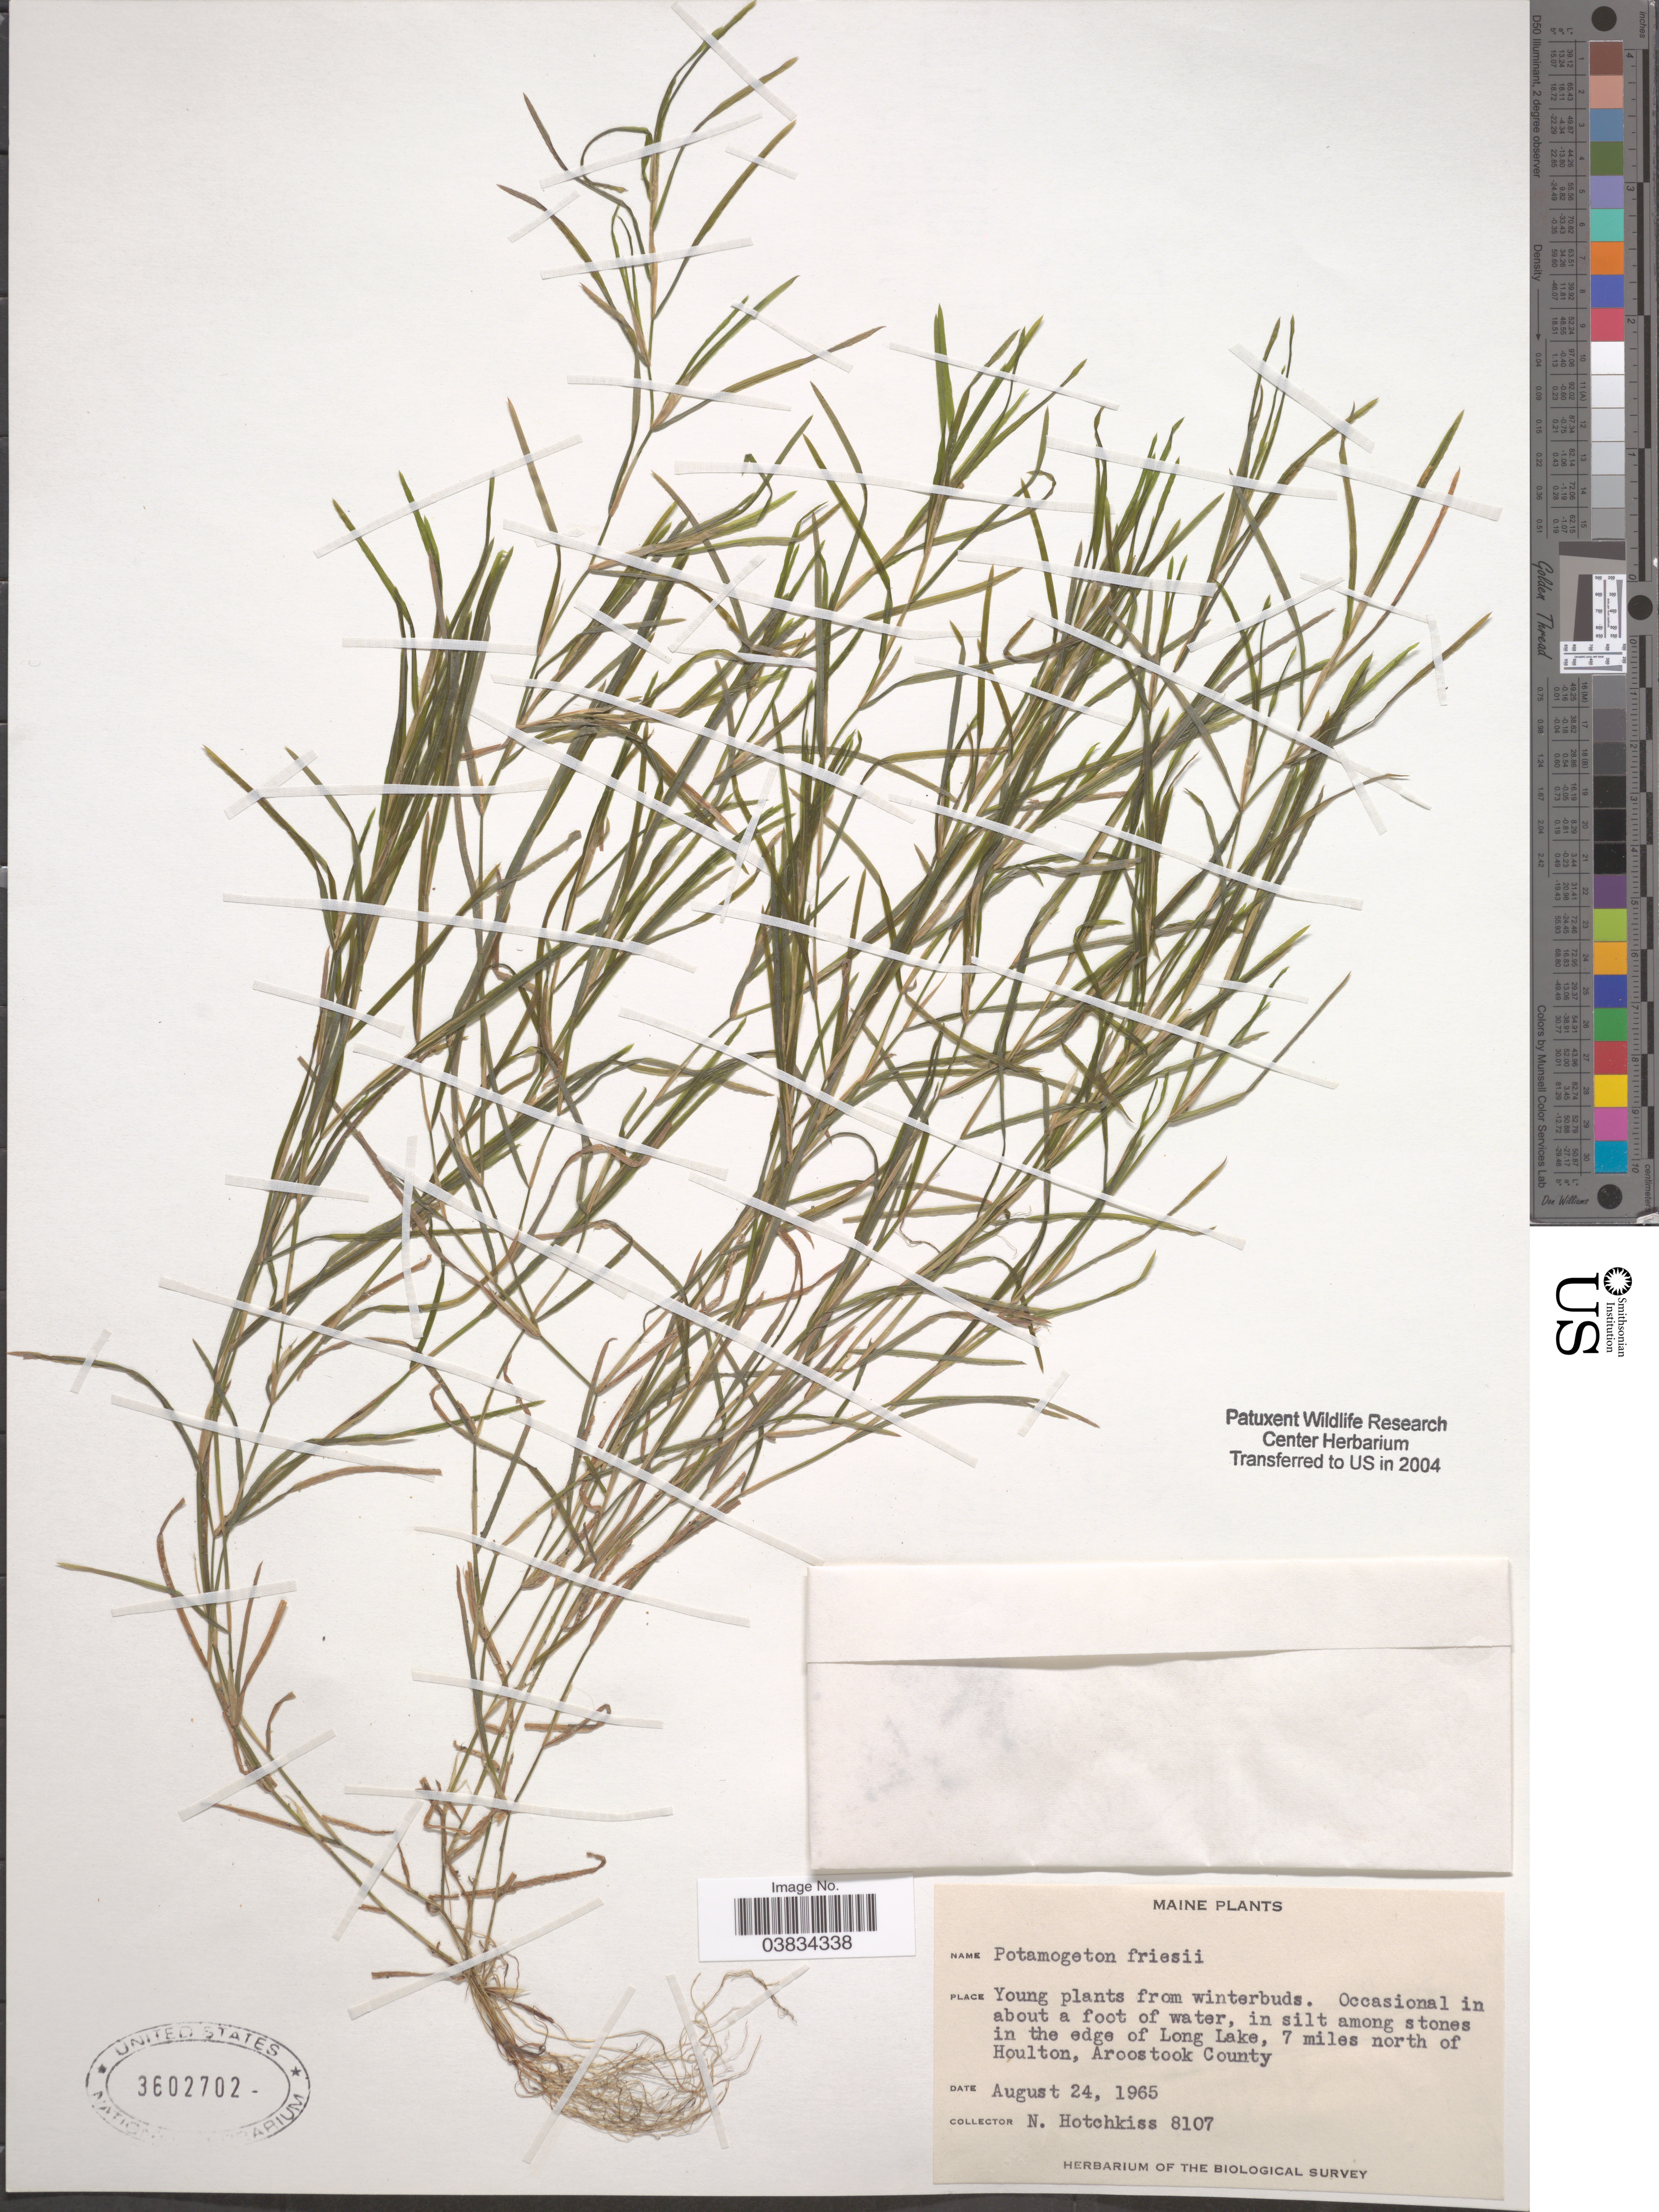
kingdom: Plantae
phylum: Tracheophyta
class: Liliopsida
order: Alismatales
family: Potamogetonaceae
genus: Potamogeton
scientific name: Potamogeton friesii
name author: Rupr.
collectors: N. Hotchkiss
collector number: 8107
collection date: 1965-08-24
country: United States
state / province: Maine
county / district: Aroostook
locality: In the edge of Long Lake, 7 miles north of Houlton,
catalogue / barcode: US 3602702